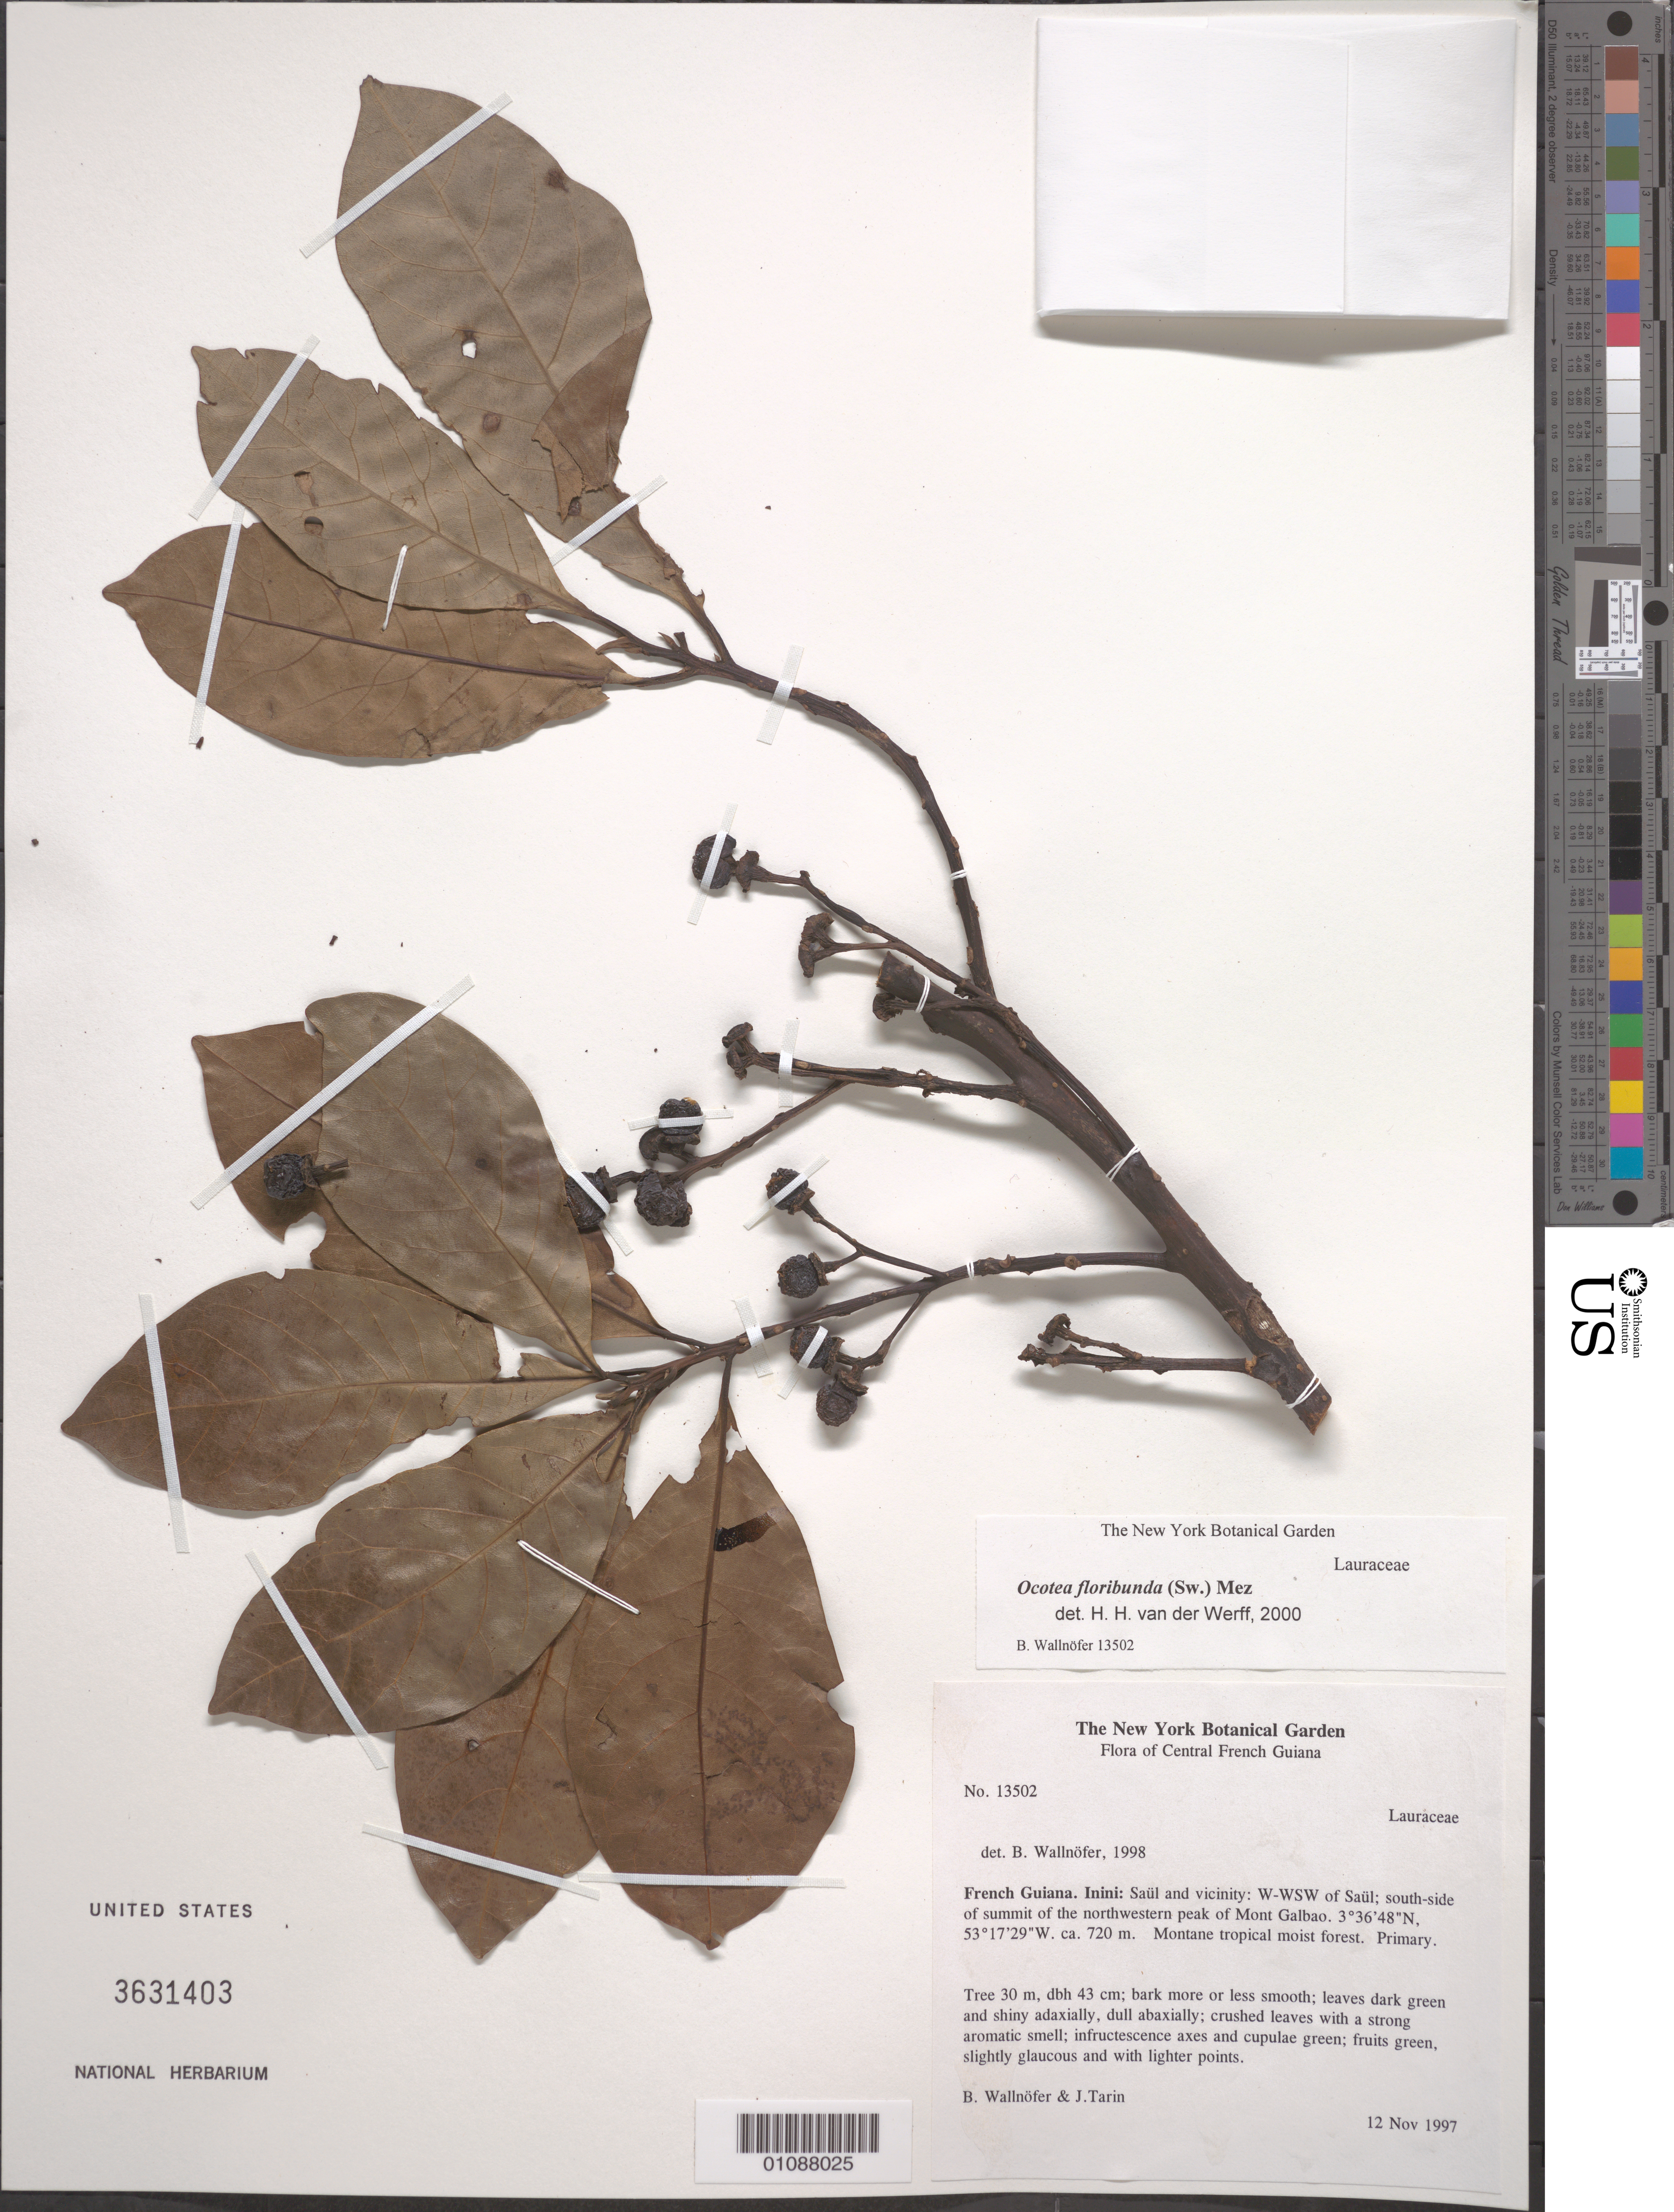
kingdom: Plantae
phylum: Tracheophyta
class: Magnoliopsida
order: Laurales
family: Lauraceae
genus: Ocotea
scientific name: Ocotea floribunda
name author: (Sw.) Mez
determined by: van der Werff, H., (MO), Missouri Botanical Garden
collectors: B. Wallnöfer & J. Tarin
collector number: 13502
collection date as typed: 12-Nov-97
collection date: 1997-11-12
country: French Guiana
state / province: Saint-Laurent-du-Maroni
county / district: Saül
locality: Inini: Saül and vicinity, W-WSW of Saül; south-side of summit of the northwestern peak of Mont Galbao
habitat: Montane tropical moist forest. Primary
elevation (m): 720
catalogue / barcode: US 3631403